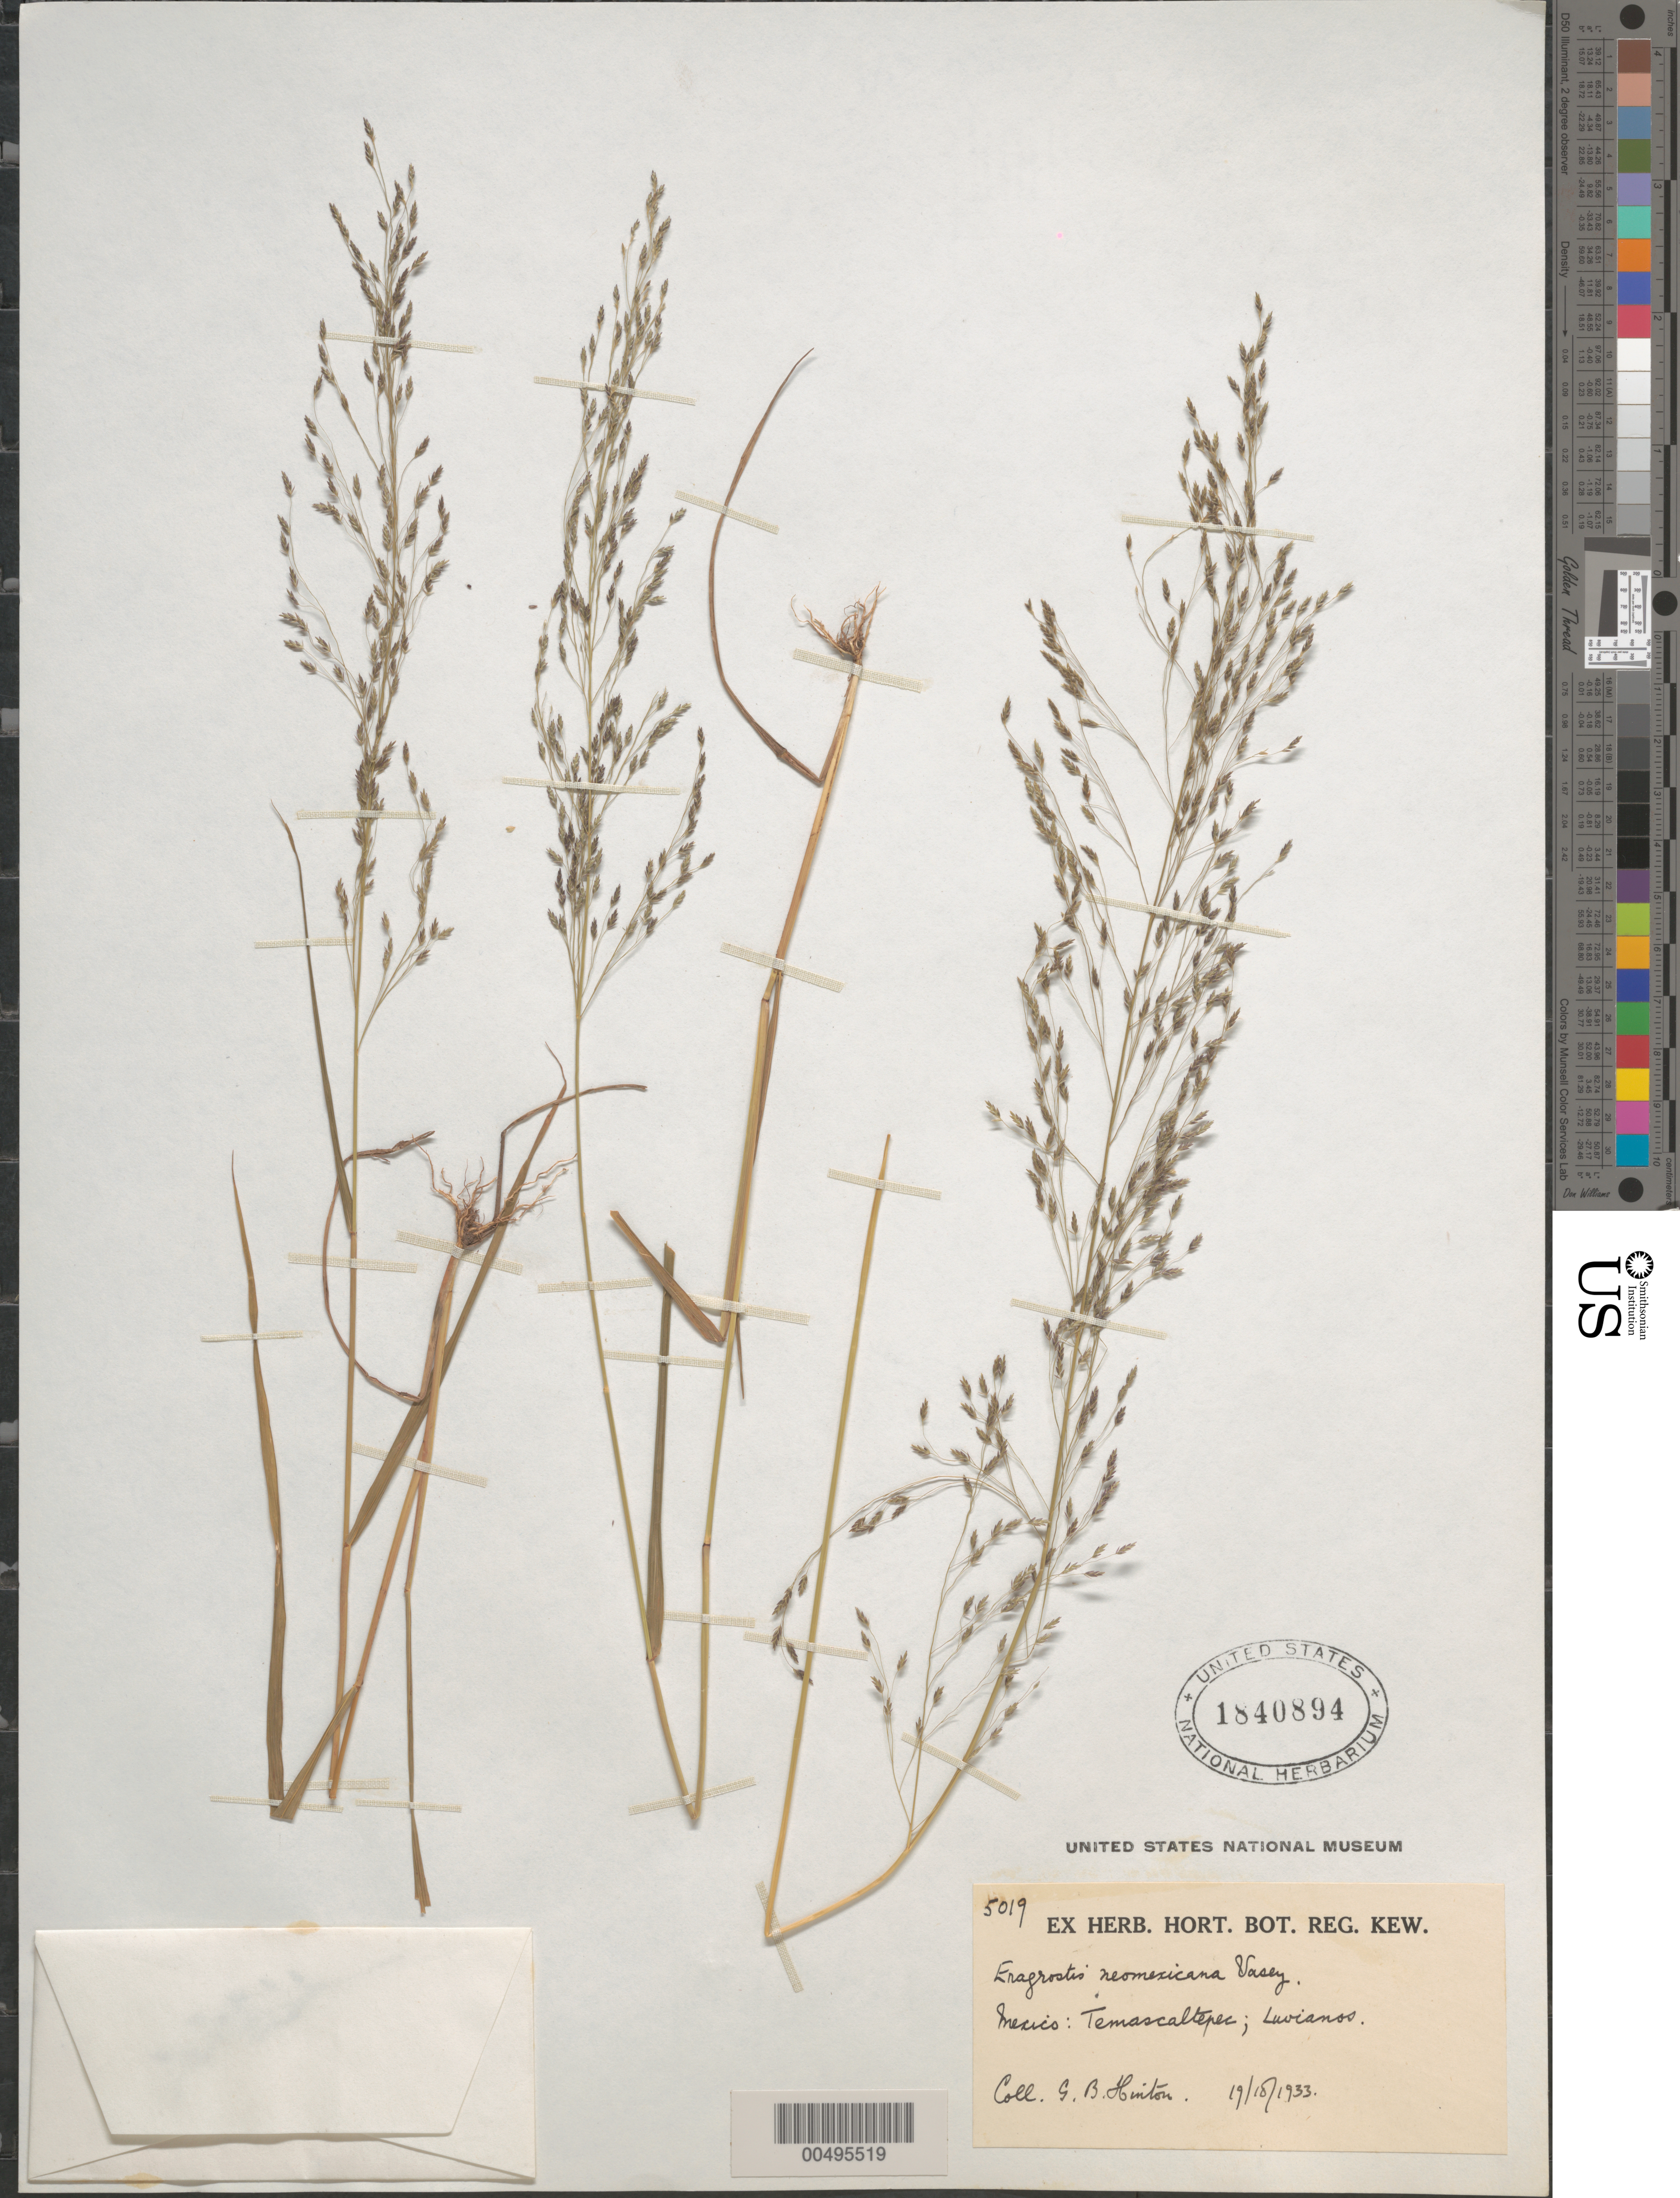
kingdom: Plantae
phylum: Tracheophyta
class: Liliopsida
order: Poales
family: Poaceae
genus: Eragrostis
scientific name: Eragrostis glandulosa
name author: L.H. Harv.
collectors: G. B. Hinton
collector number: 5019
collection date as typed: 19 Oct 1933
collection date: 1933-10-19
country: Mexico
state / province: México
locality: Temascaltepec, Luvianos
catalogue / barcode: US 1840894